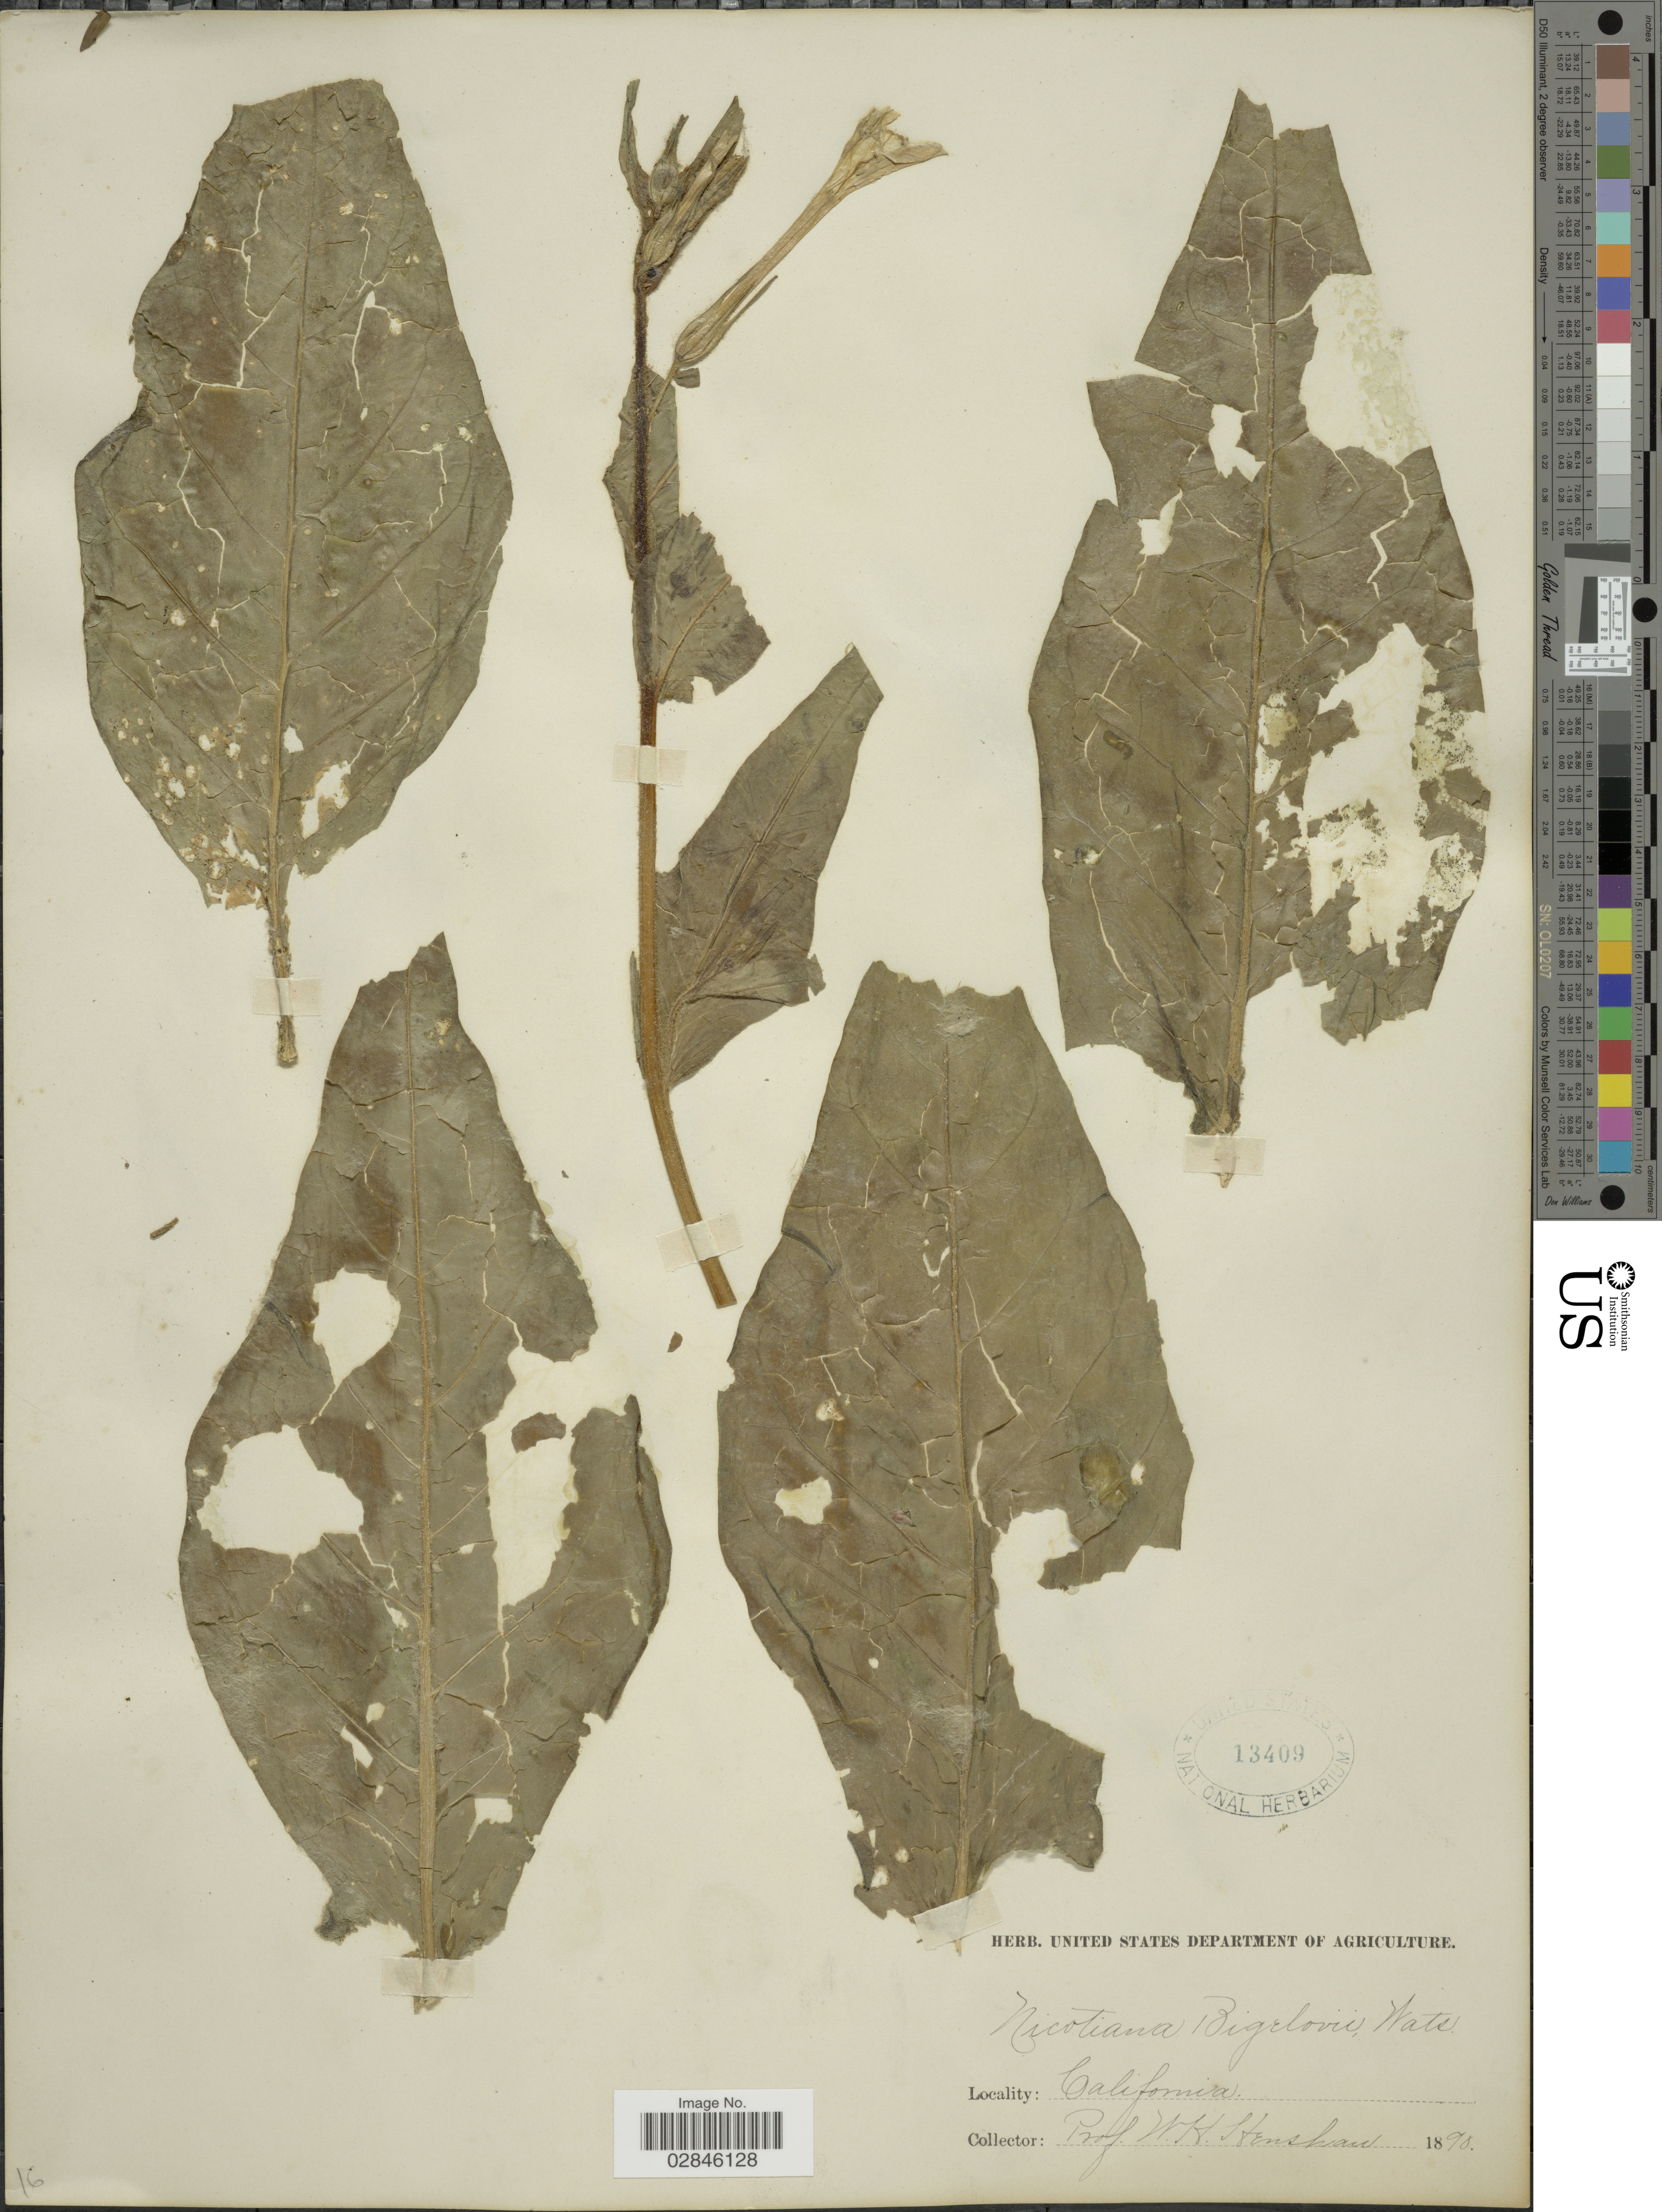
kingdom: Plantae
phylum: Tracheophyta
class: Magnoliopsida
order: Solanales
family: Solanaceae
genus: Nicotiana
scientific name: Nicotiana bigelovii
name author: S. Watson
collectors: W. Henshaw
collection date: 1890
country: United States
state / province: California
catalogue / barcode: US 13409